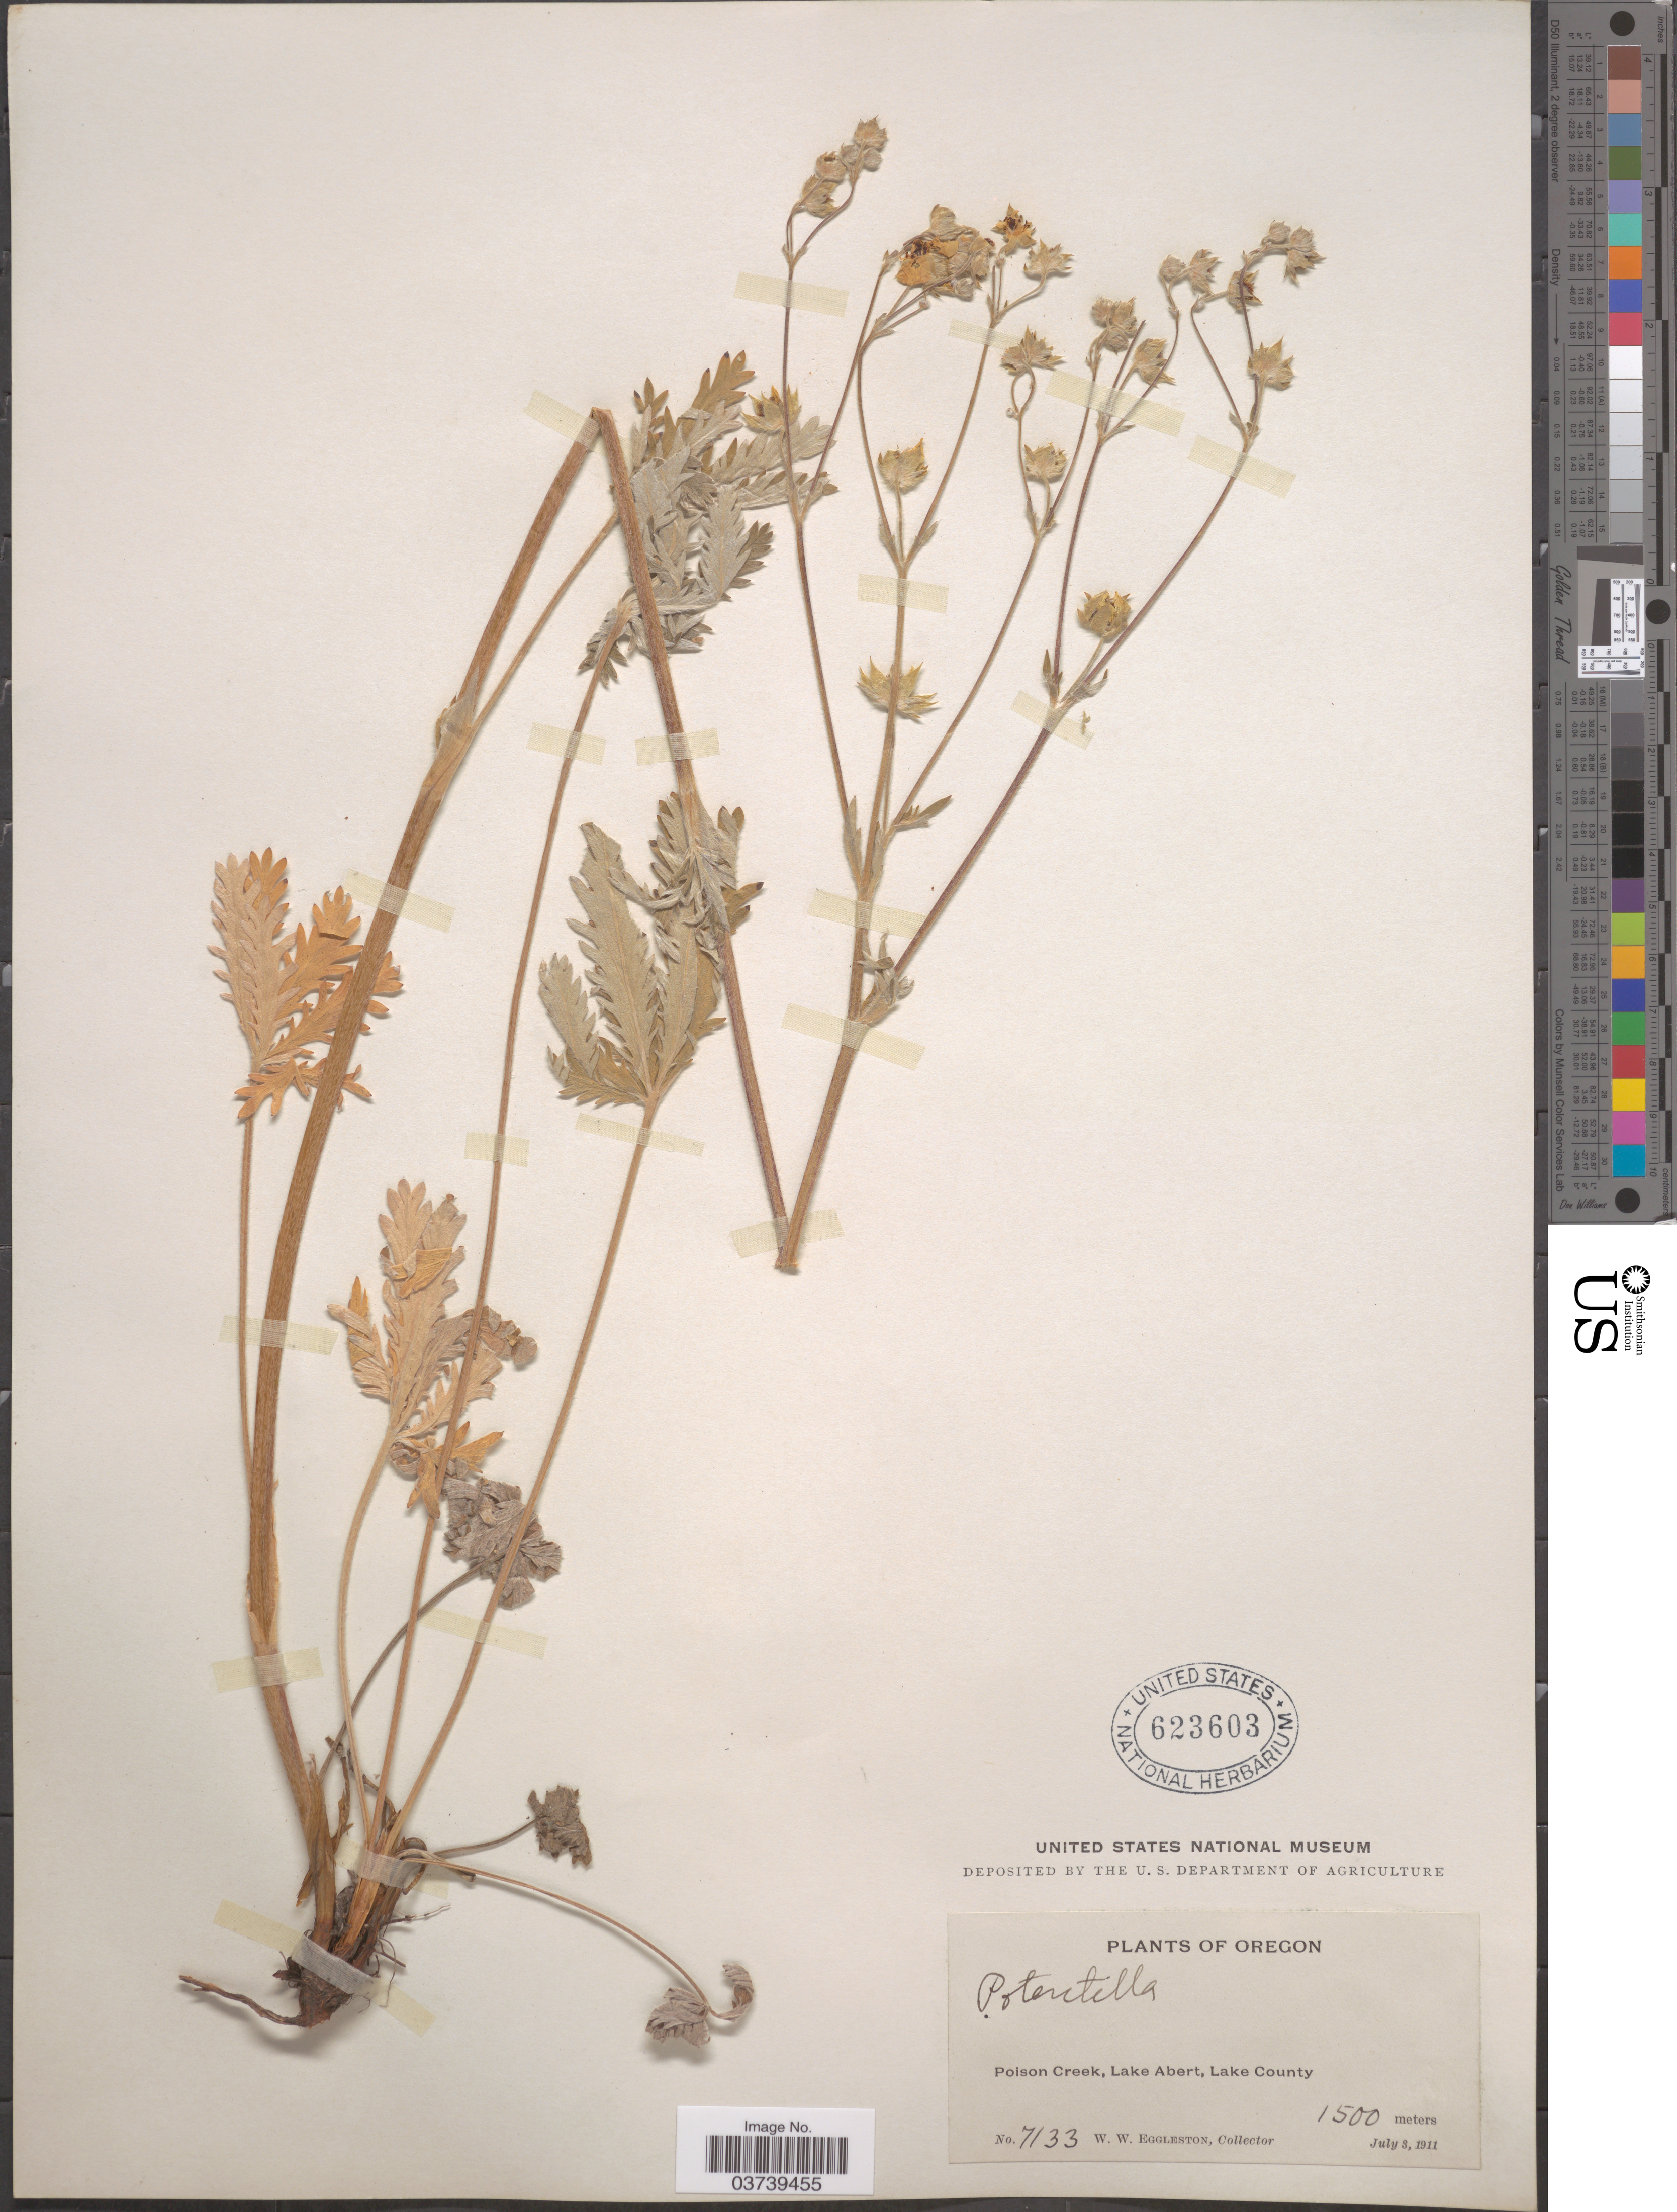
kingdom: Plantae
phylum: Tracheophyta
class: Magnoliopsida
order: Rosales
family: Rosaceae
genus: Potentilla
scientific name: Potentilla sp.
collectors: W. W. Eggleston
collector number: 7133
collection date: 1911-07-03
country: United States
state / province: Oregon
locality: Poison Creek, Lake Abert, Lake County.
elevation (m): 1500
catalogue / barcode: US 623603